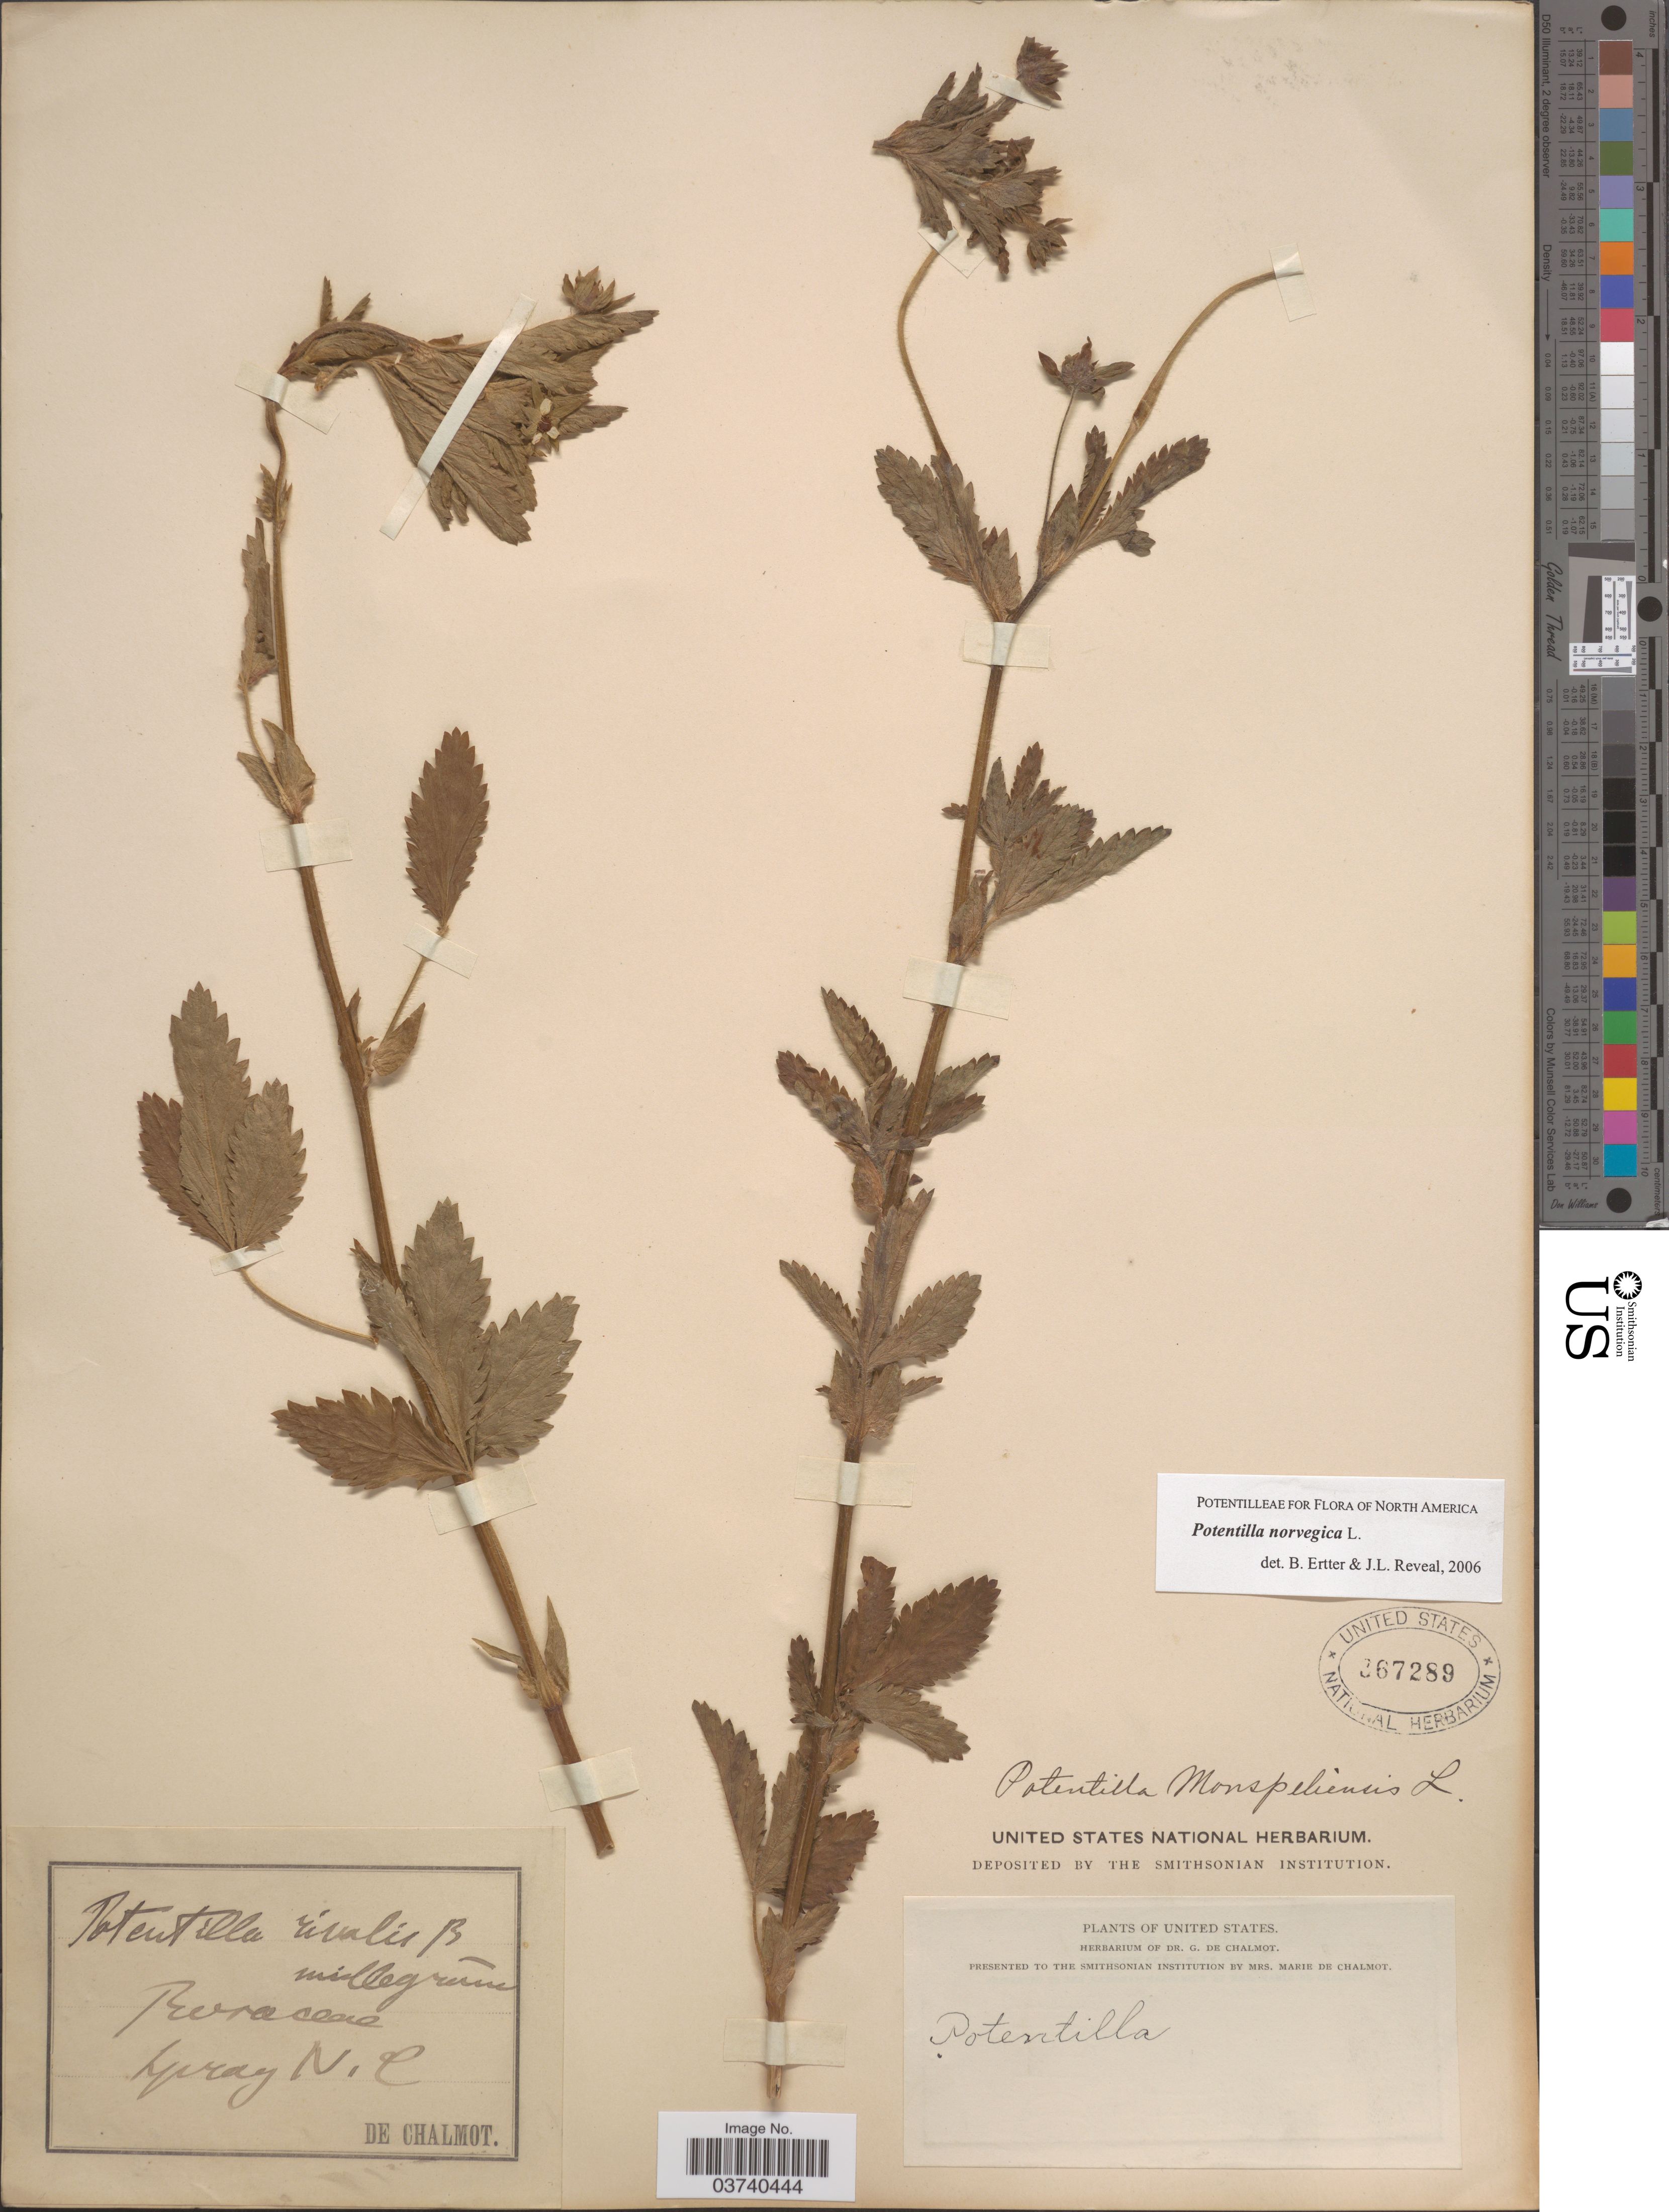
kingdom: Plantae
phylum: Tracheophyta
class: Magnoliopsida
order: Rosales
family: Rosaceae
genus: Potentilla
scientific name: Potentilla norvegica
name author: L.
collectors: G. de Chalmot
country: United States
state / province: North Carolina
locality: Spray.